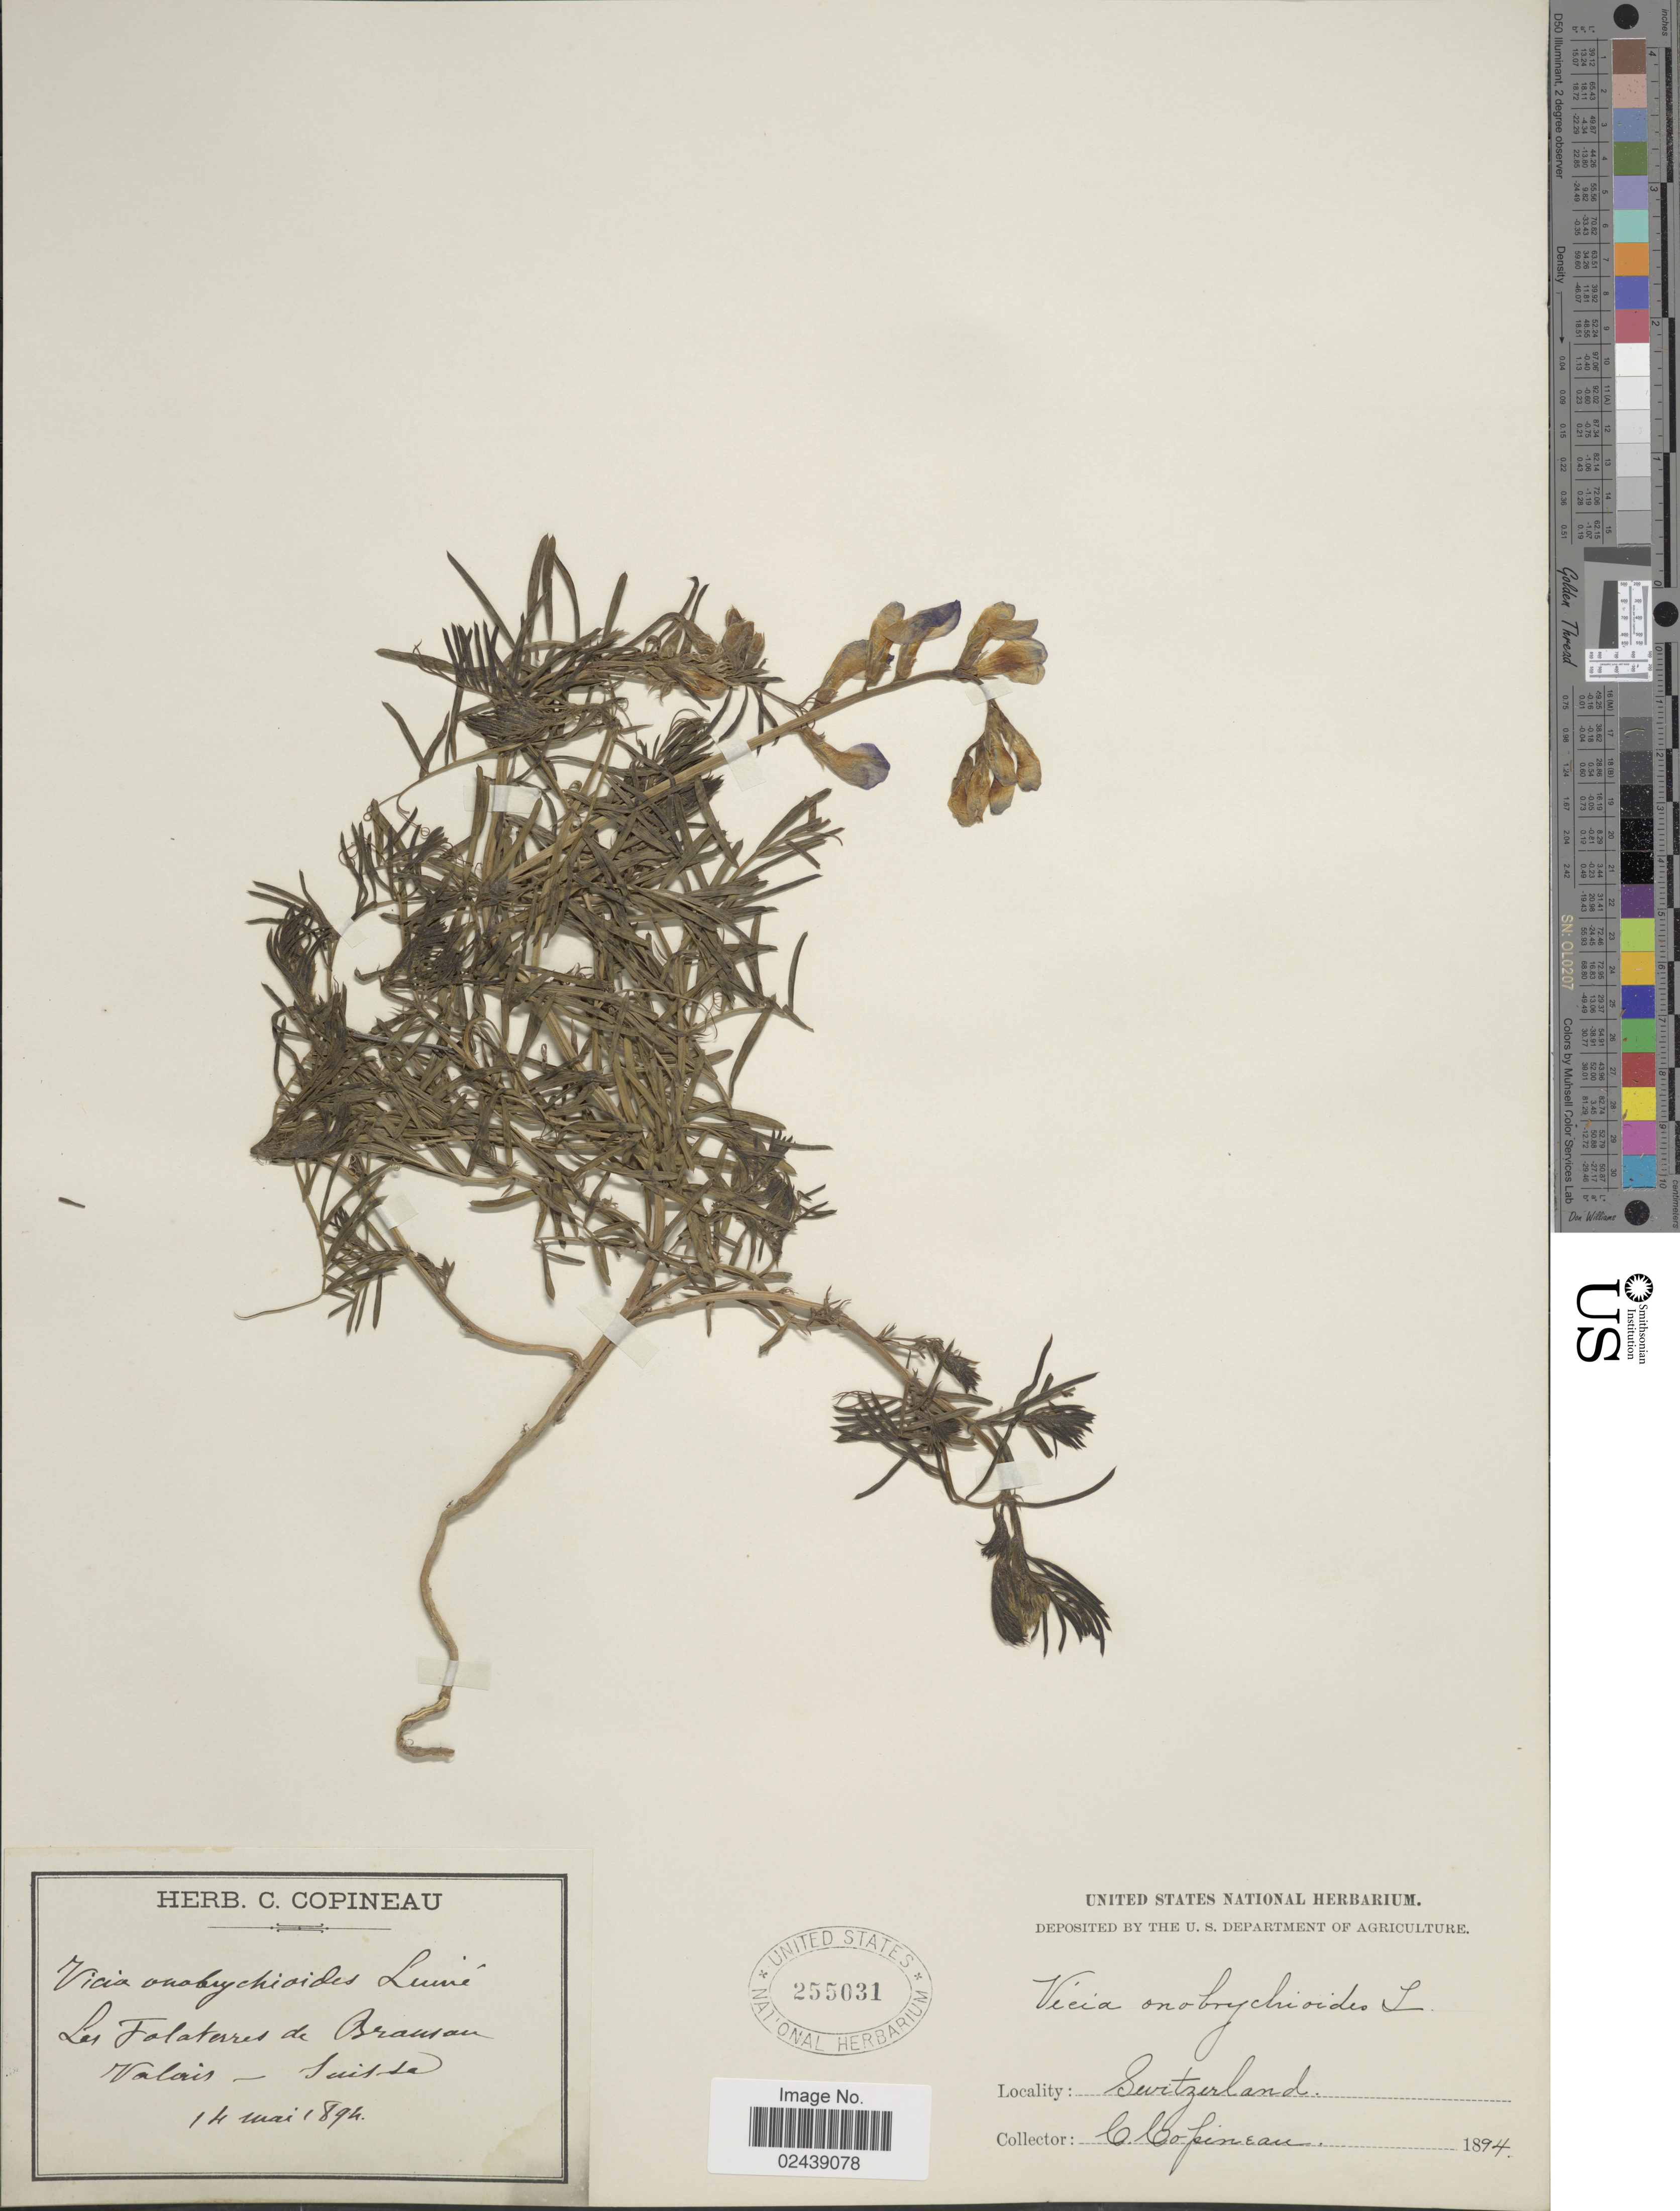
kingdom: Plantae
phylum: Tracheophyta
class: Magnoliopsida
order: Fabales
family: Fabaceae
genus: Vicia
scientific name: Vicia onobrychioides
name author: L.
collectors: C. Copineau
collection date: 1894-05-14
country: Switzerland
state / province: Valais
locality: Les Folaterres de Branson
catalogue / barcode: US 255031